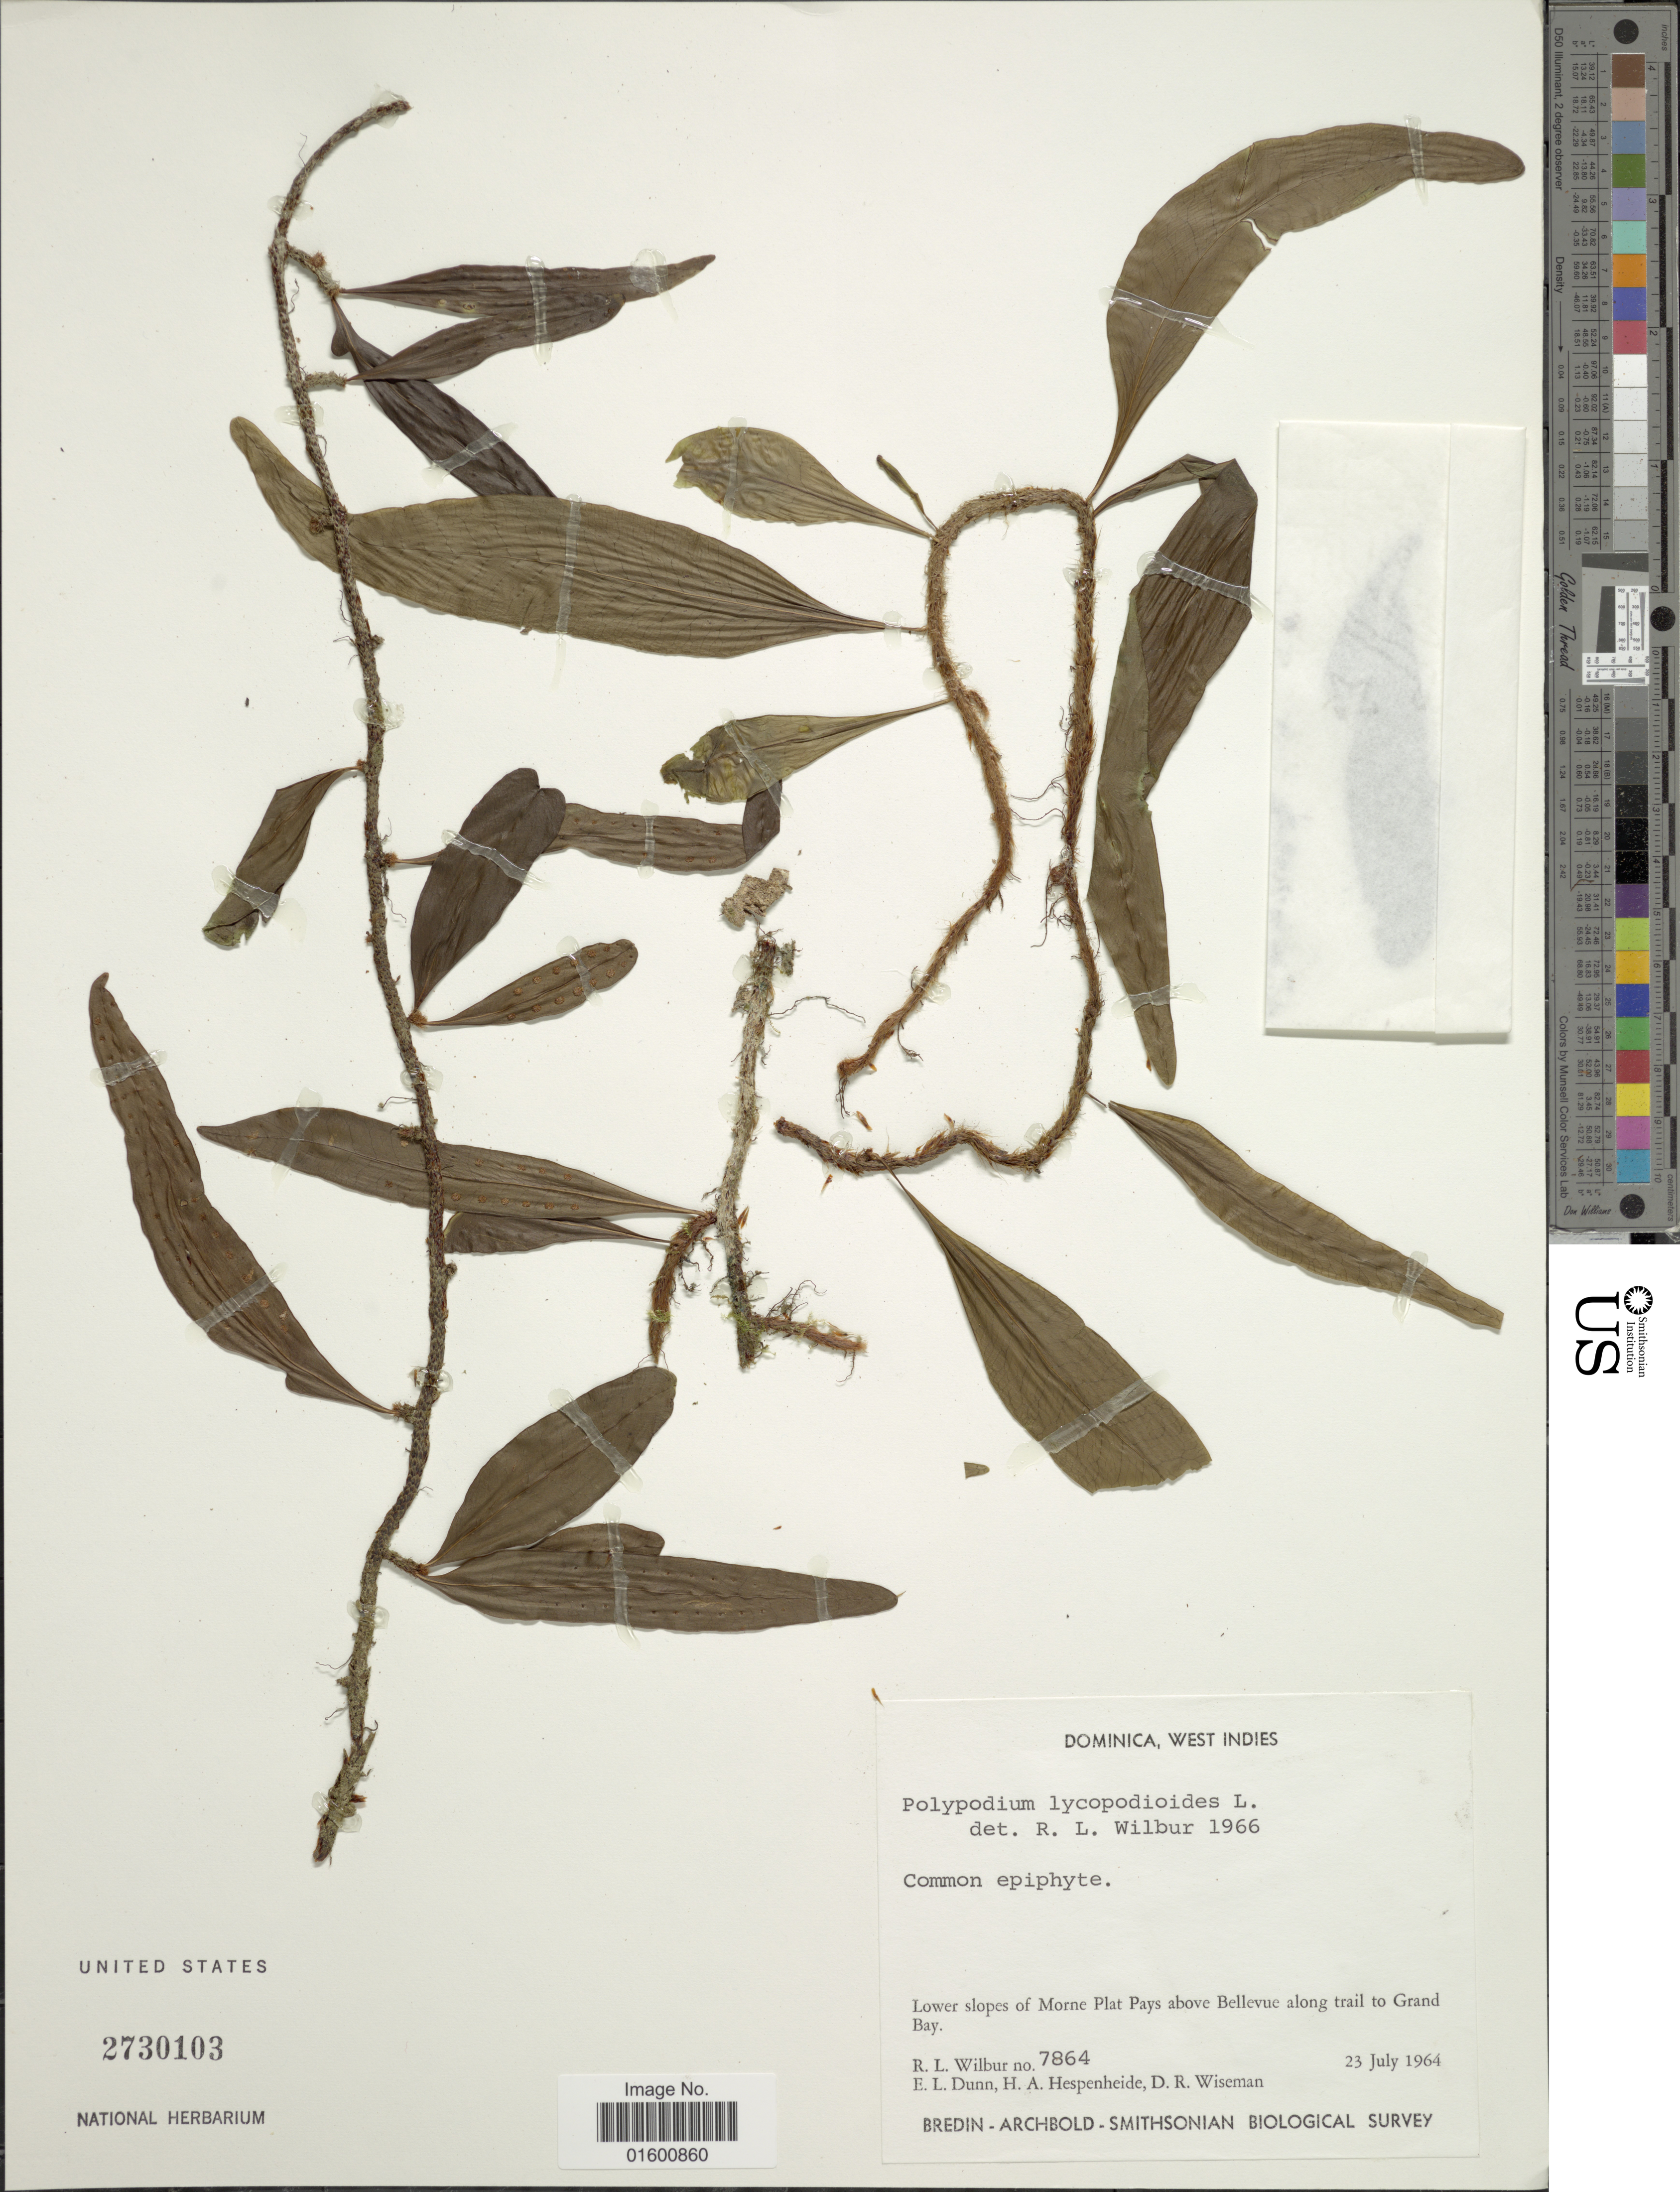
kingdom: Plantae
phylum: Tracheophyta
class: Polypodiopsida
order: Polypodiales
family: Polypodiaceae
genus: Microgramma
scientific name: Microgramma lycopodioides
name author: (L.) Copel.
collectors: R. L. Wilbur, E. Dunn, H. A. Hespenheide & D. R. Wiseman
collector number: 7864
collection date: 1964-07-23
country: Dominica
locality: Dominica, West Indies, lower slopes of Morne Plat Pays above Bellevue along trail to Grand Bay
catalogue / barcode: US 2730103